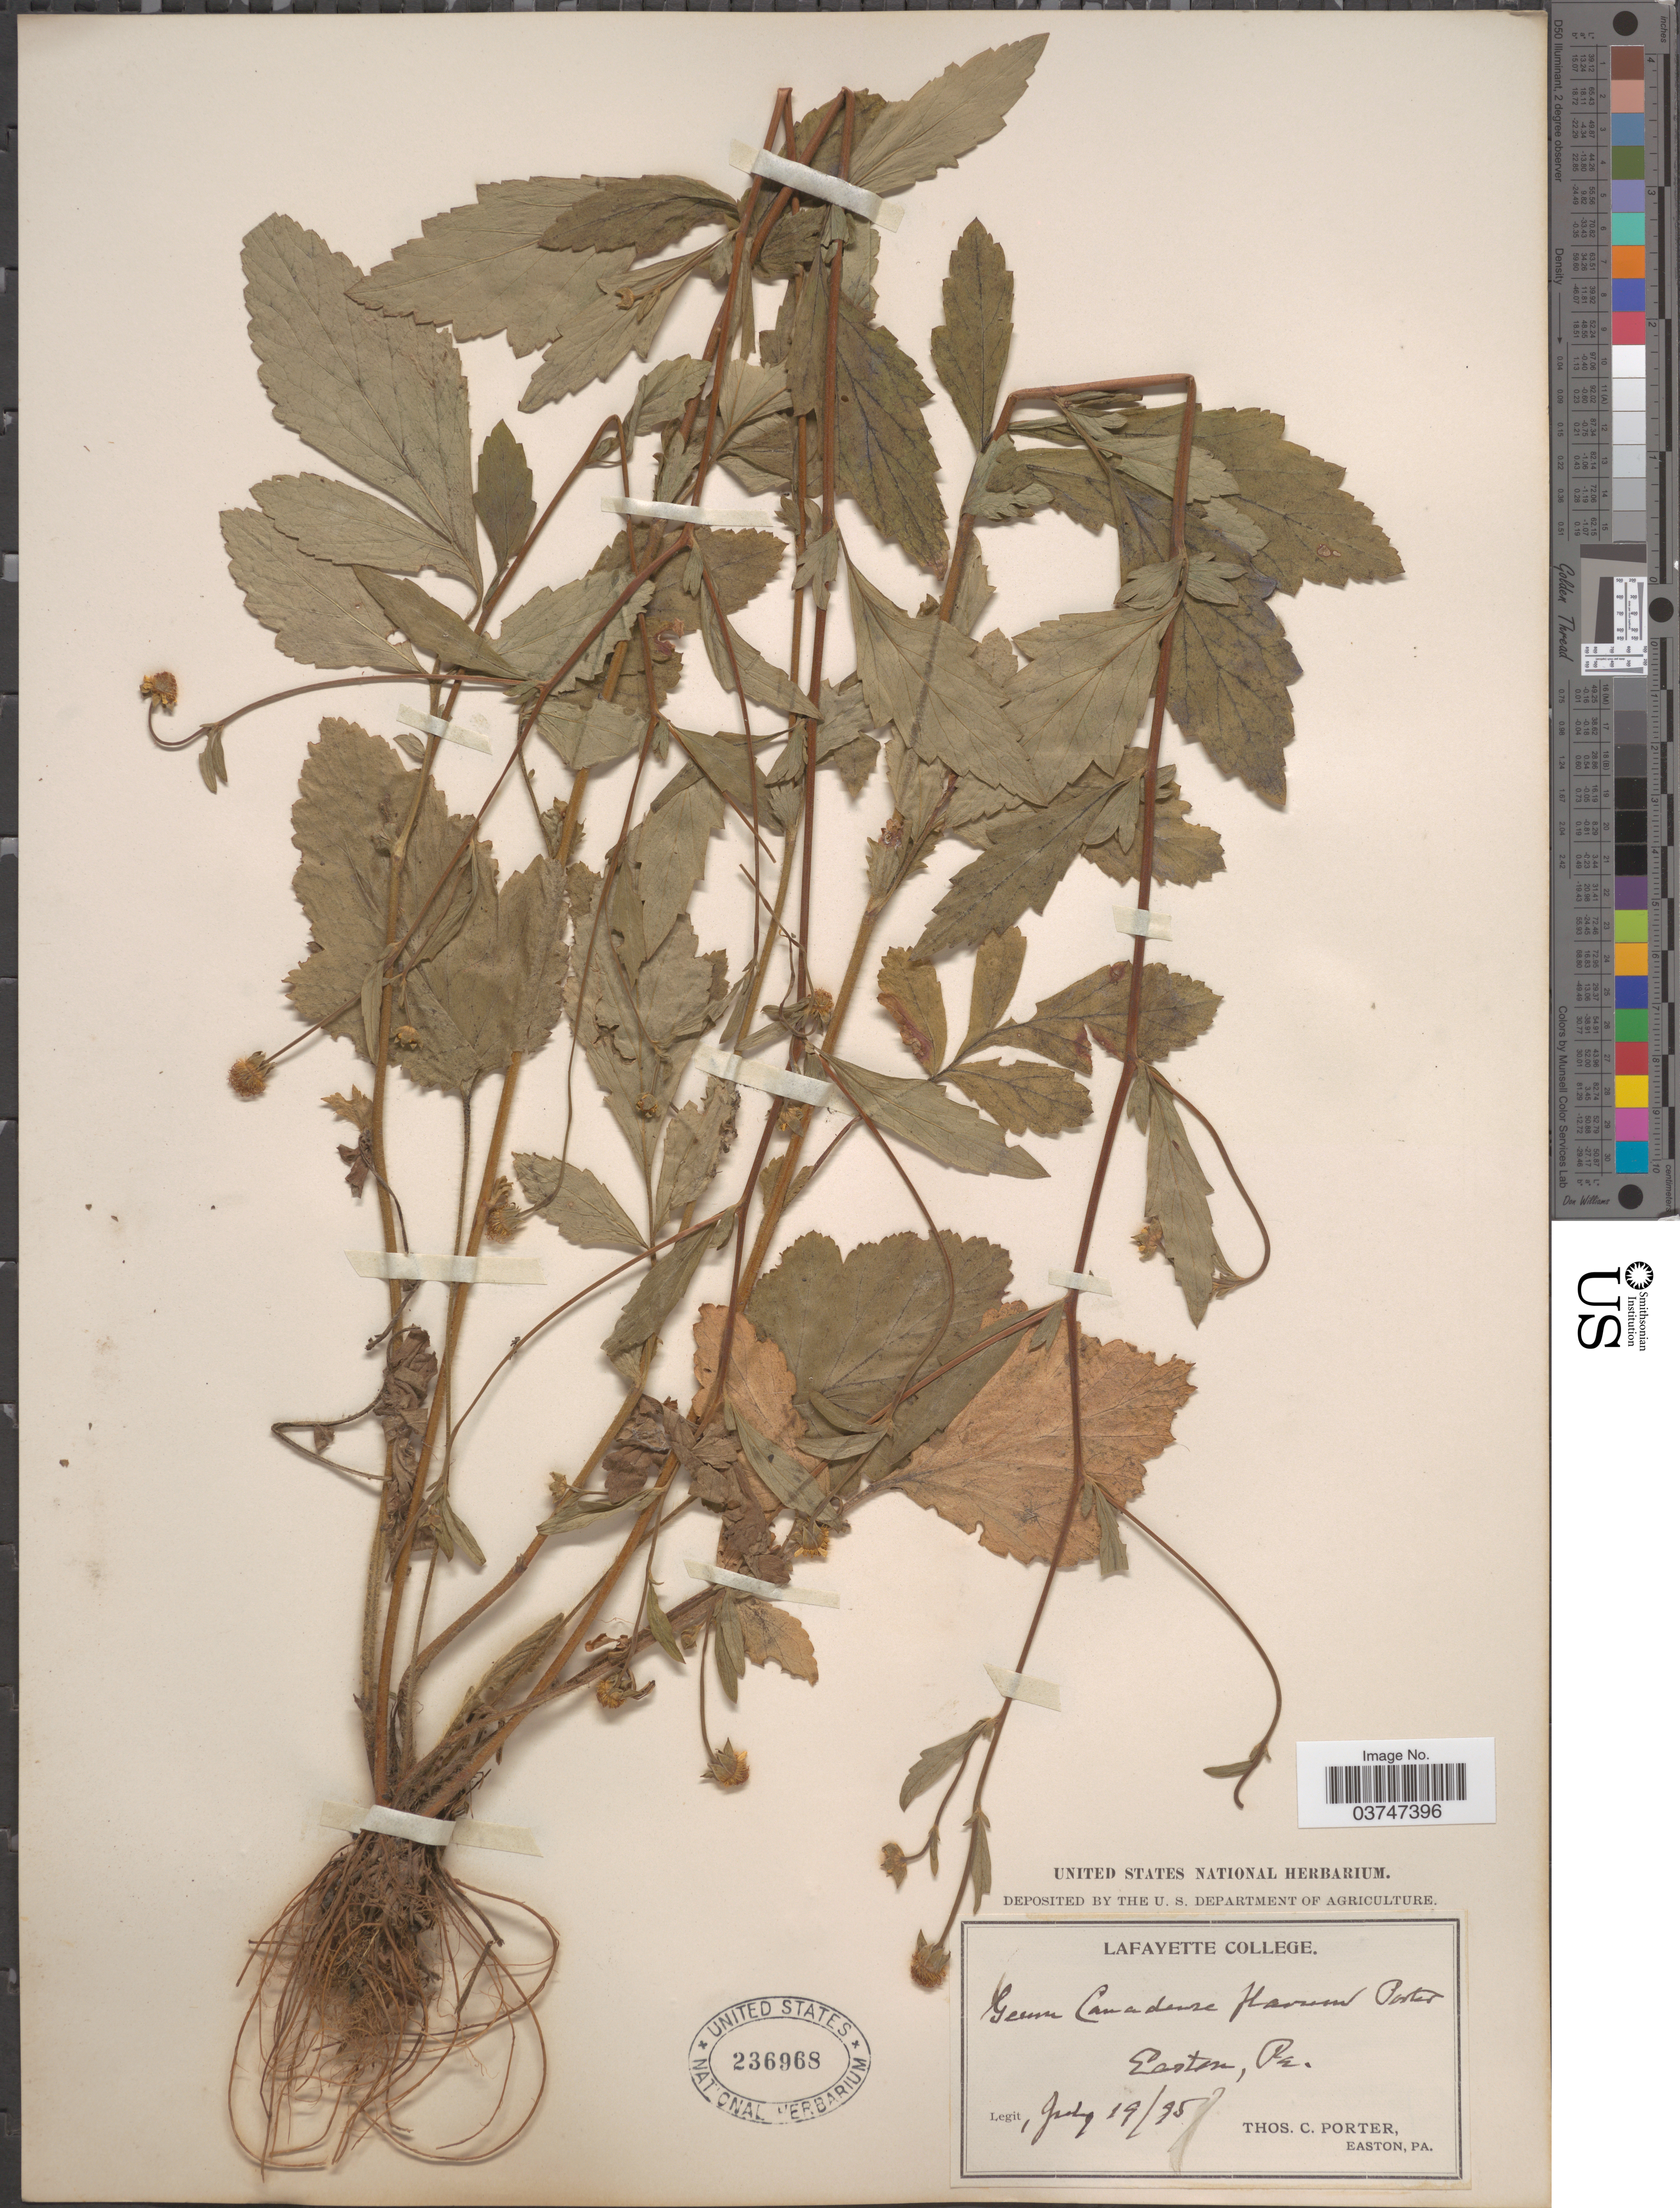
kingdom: Plantae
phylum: Tracheophyta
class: Magnoliopsida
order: Rosales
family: Rosaceae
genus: Geum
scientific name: Geum hirsutum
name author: Muhl. ex Link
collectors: T. Porter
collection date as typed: Transcribed d/m/y: 19/7/75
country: United States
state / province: Pennsylvania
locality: Easton.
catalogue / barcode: US 236968